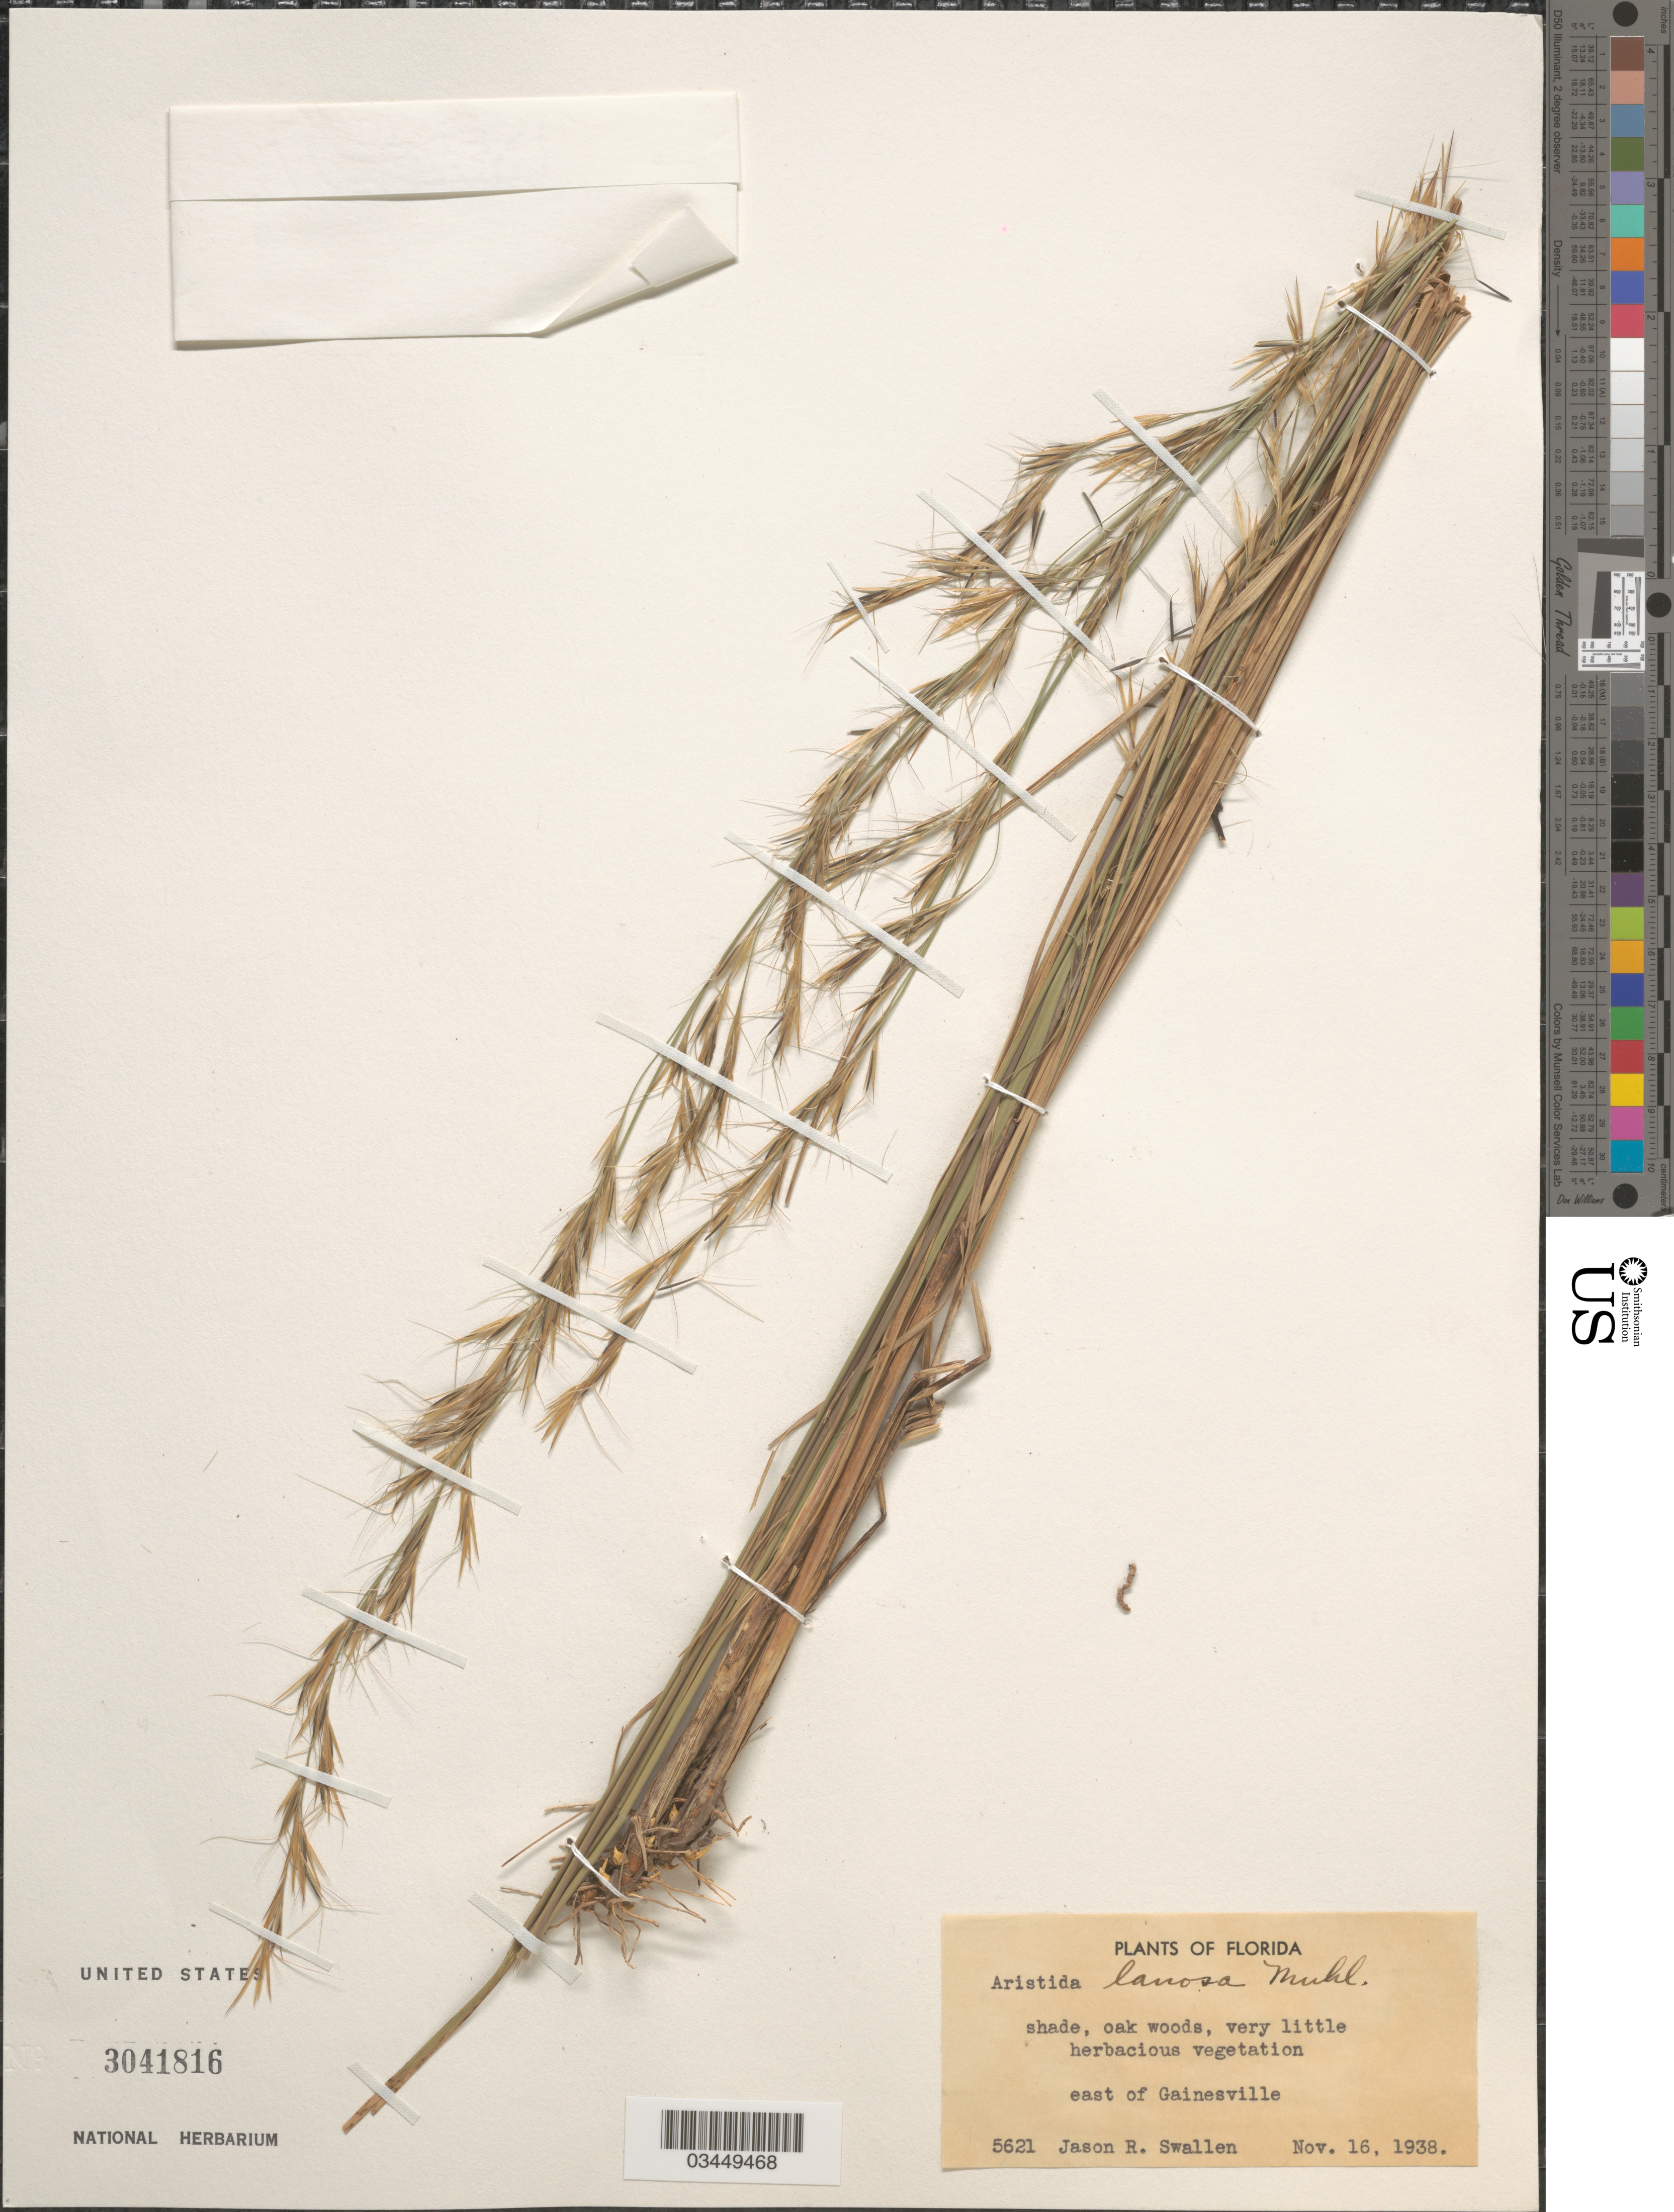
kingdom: Plantae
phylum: Tracheophyta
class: Liliopsida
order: Poales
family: Poaceae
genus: Aristida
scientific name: Aristida lanosa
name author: Muhl.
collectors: J. R. Swallen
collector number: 5621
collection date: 1938-11-16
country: United States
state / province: Florida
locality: East of Gainesville.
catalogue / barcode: US 3041816